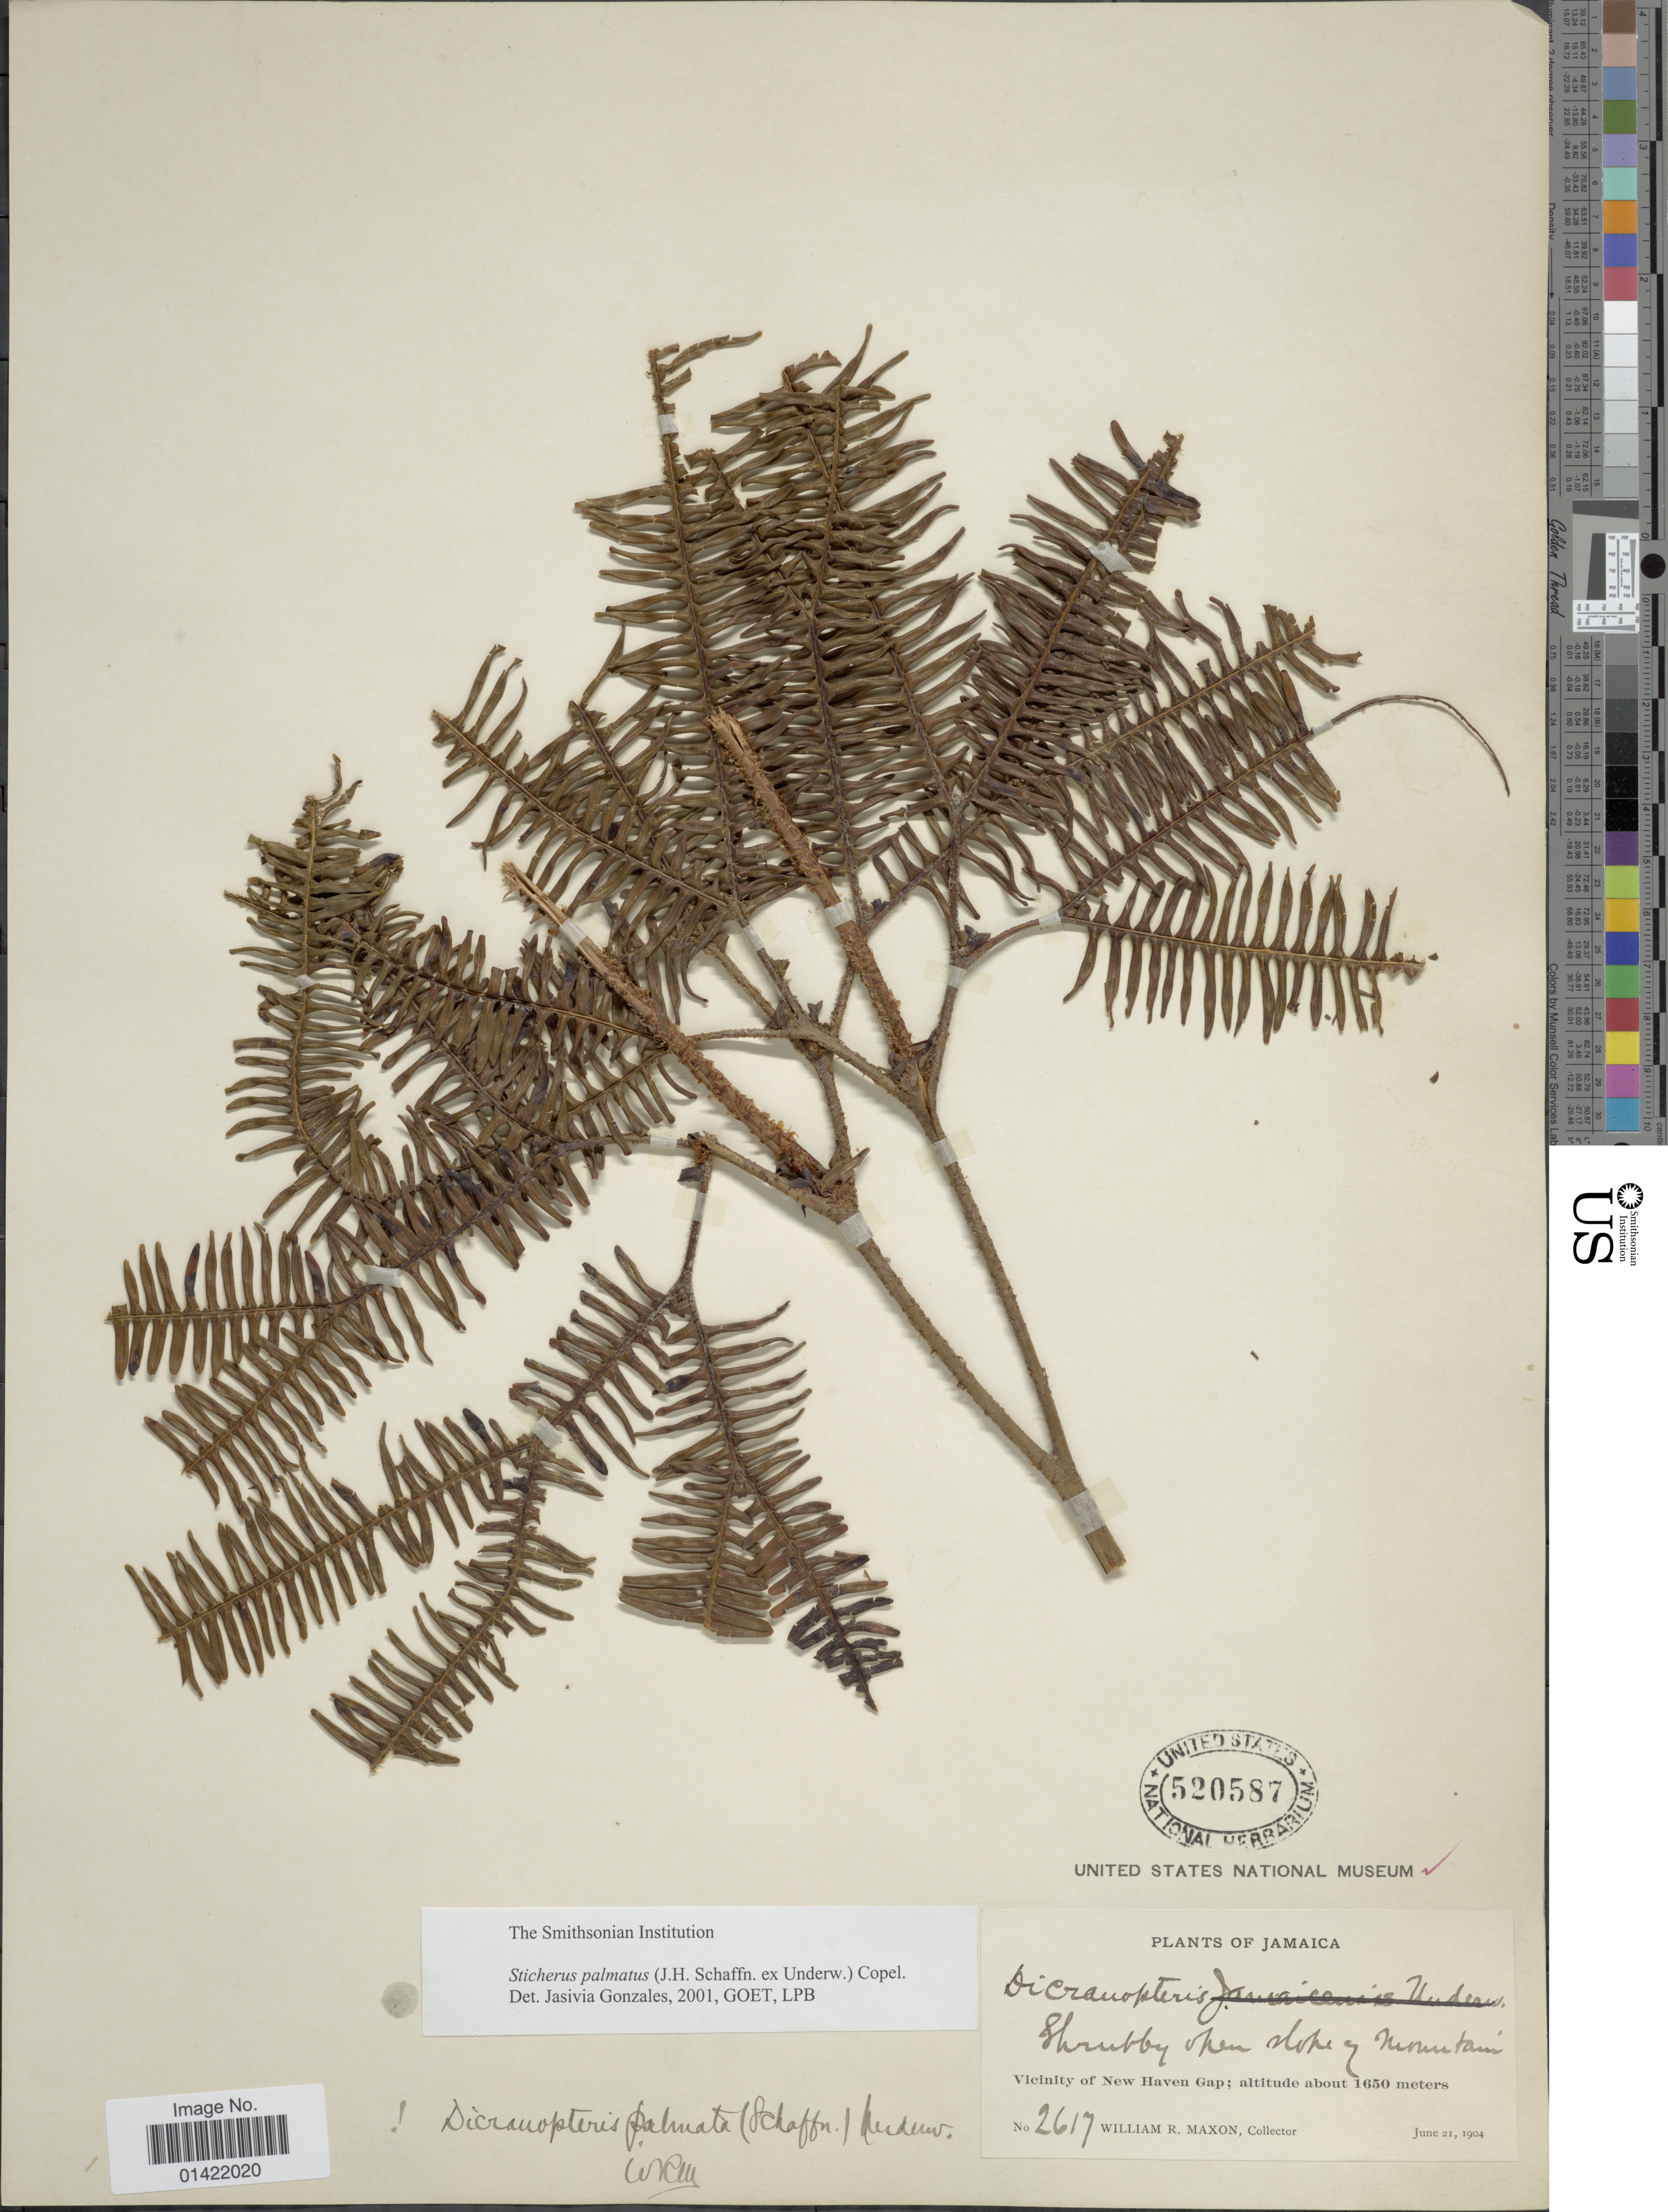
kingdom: Plantae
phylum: Tracheophyta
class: Polypodiopsida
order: Gleicheniales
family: Gleicheniaceae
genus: Sticherus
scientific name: Sticherus furcatus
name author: (L.) Ching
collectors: W. R. Maxon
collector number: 2617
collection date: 1904-06-21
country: Jamaica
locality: Vicinity of New Haven Gap. Shrubby open slope of mountain.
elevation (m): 1650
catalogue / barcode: US 520587